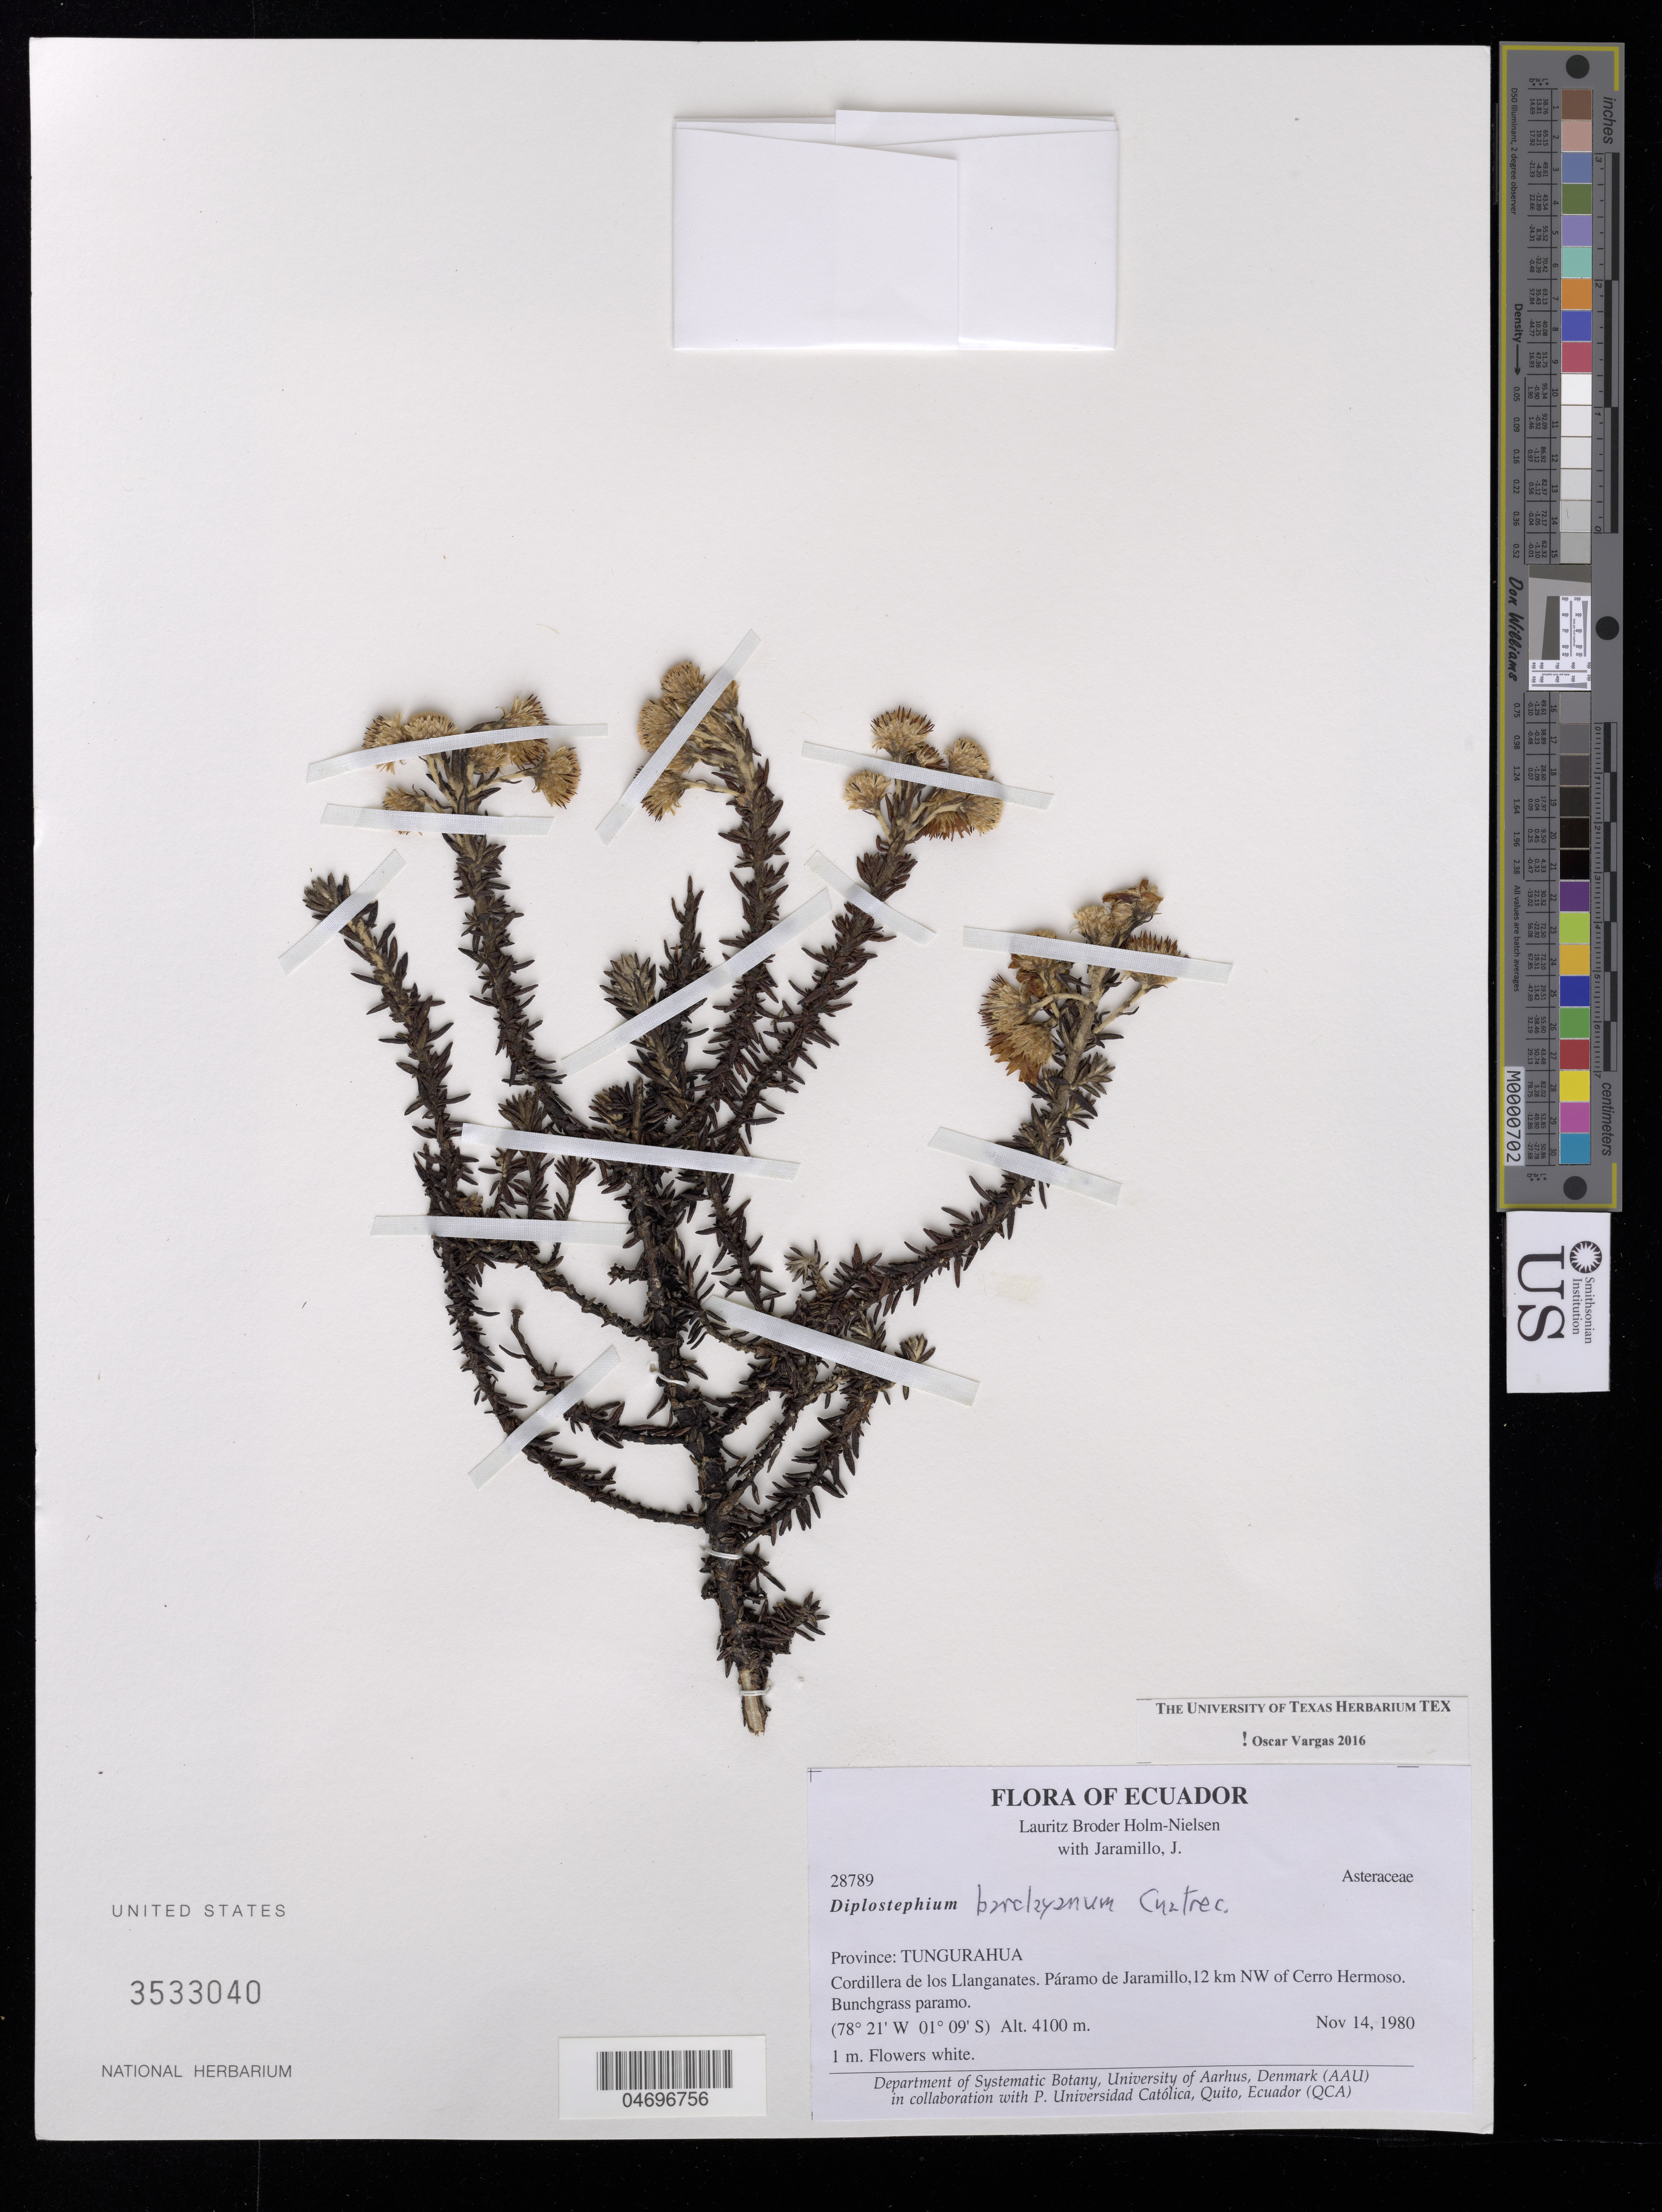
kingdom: Plantae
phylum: Tracheophyta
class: Magnoliopsida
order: Asterales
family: Asteraceae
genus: Diplostephium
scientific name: Diplostephium barclayanum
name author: Cuatrec.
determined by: Vargas, Oscar M.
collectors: L. B. Holm-Nielsen & J. L. Jaramillo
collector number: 28789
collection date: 1980-11-14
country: Ecuador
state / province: Tungurahua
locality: Cordillera de los Llanganates, Páramo de Jaramillo, 12 km NW of Cerro Hermoso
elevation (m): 4100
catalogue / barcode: US 3533040